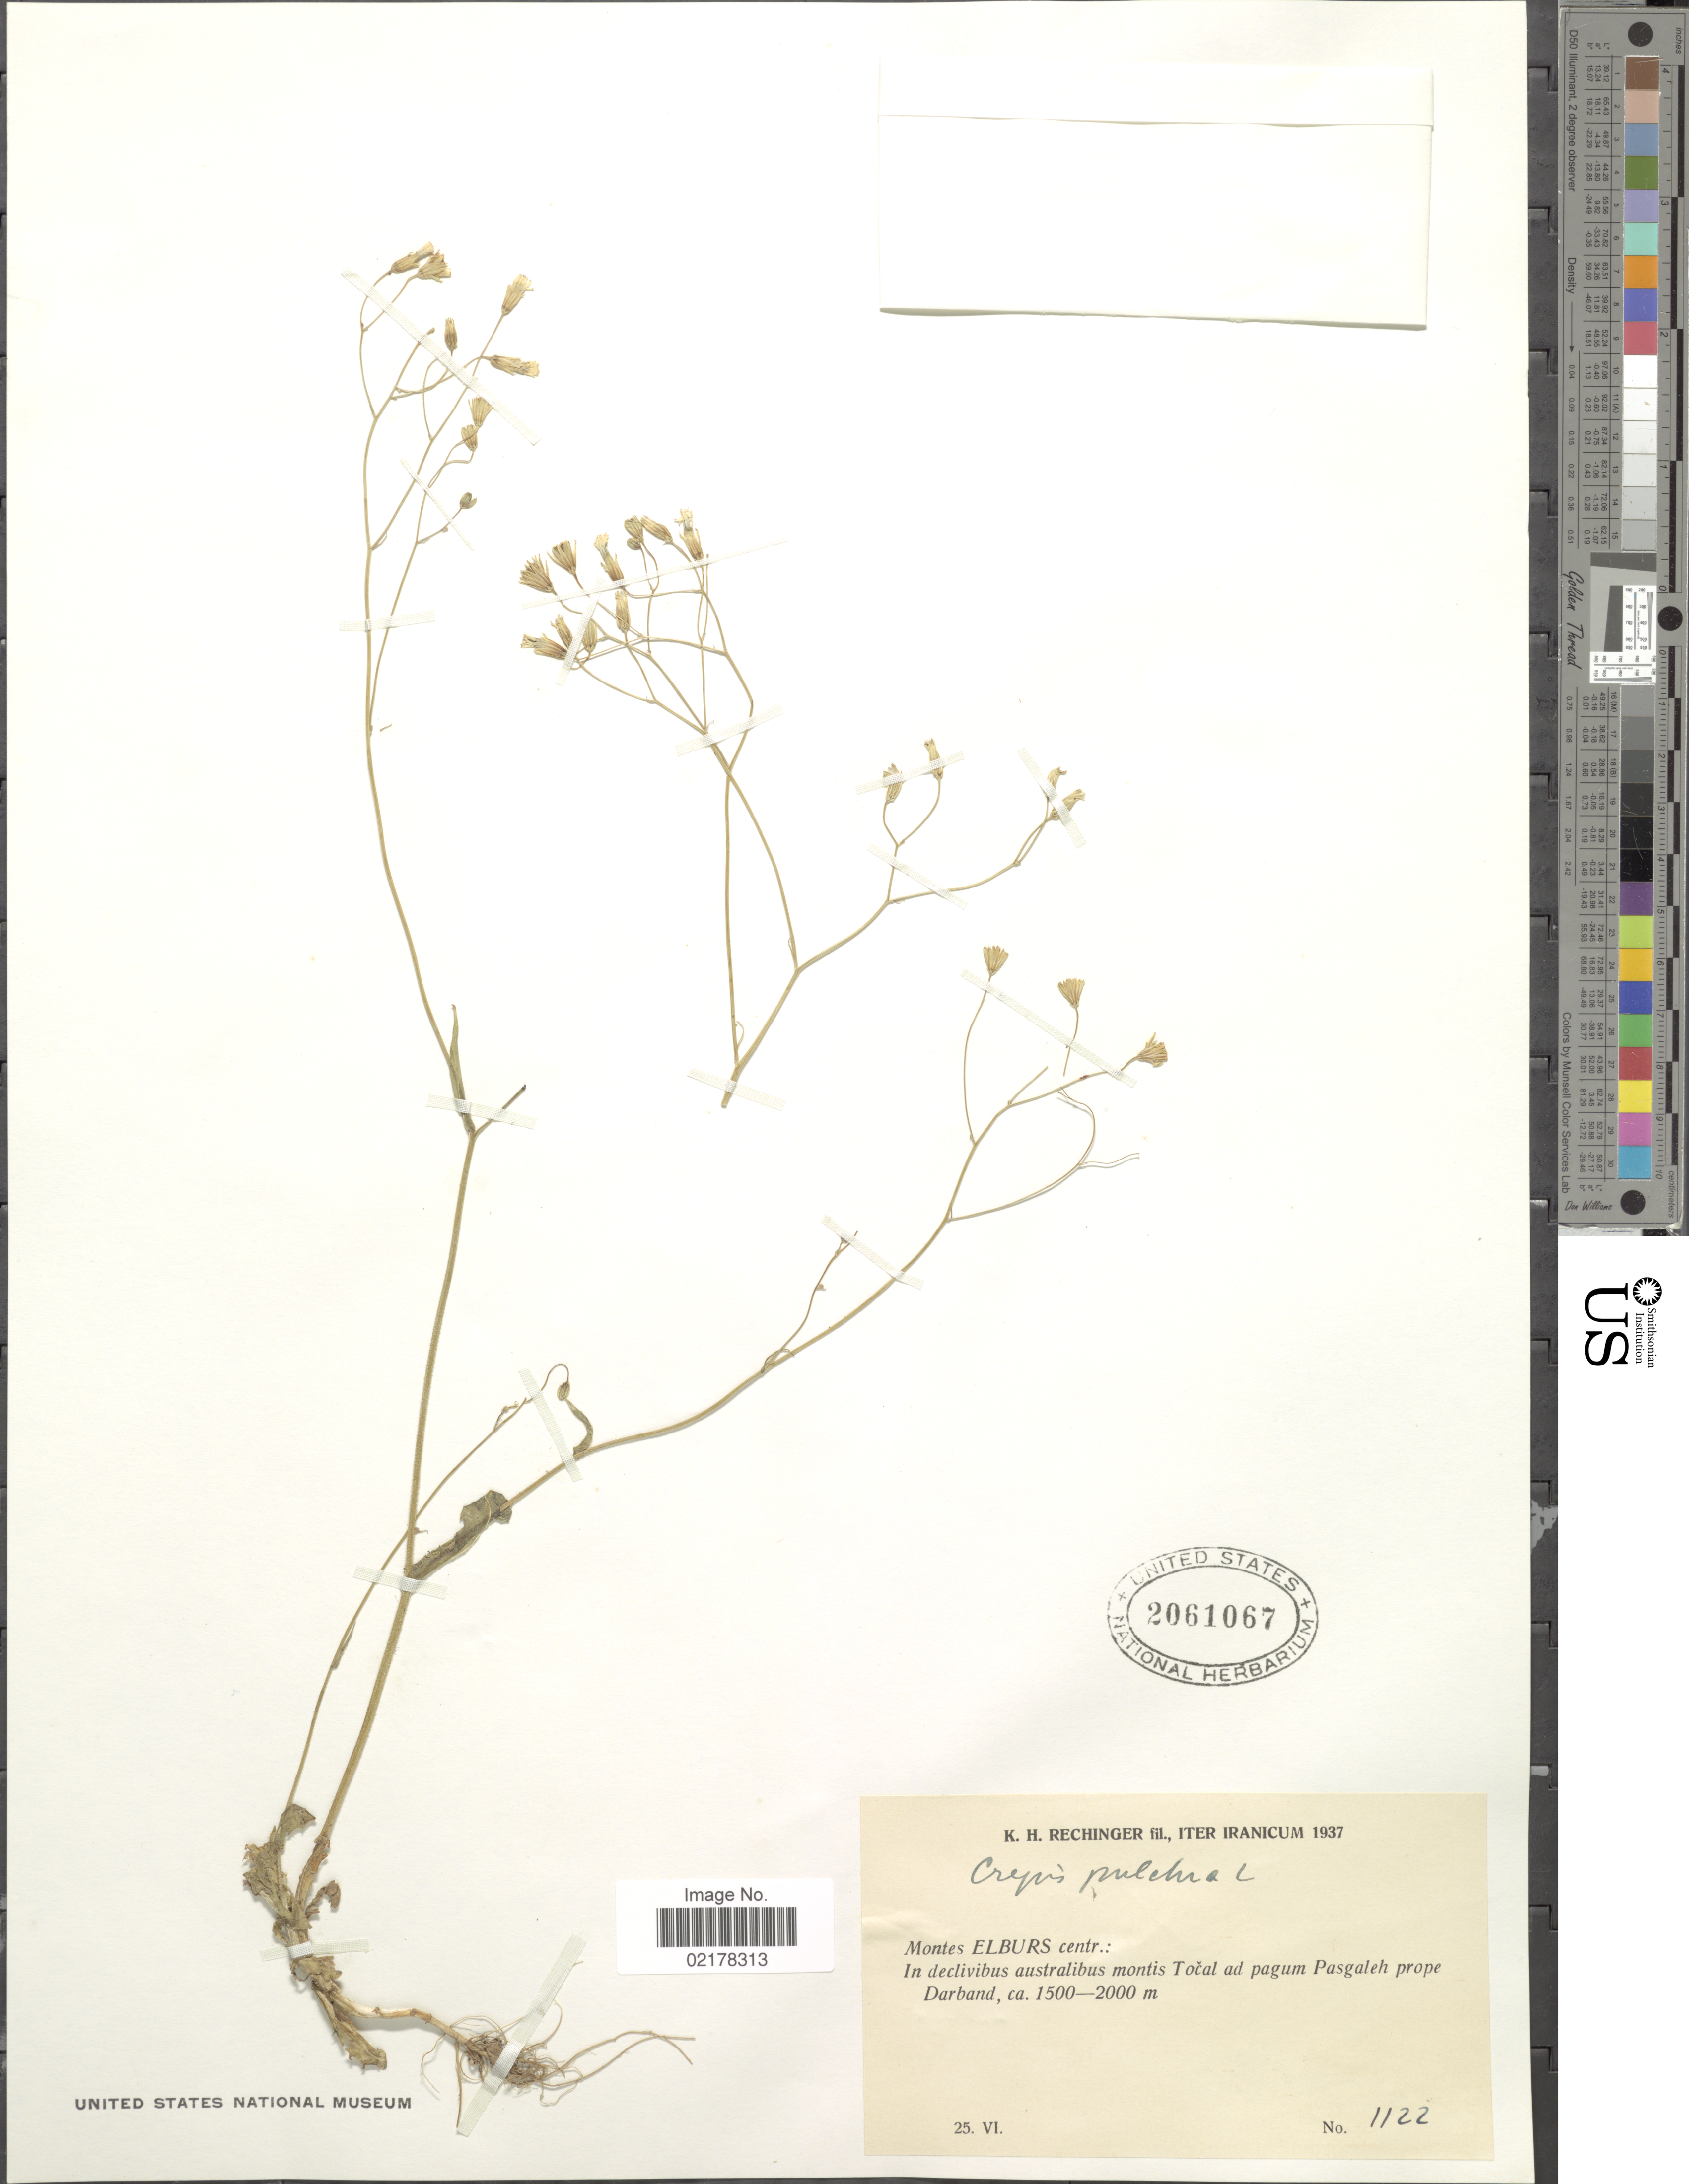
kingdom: Plantae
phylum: Tracheophyta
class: Magnoliopsida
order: Asterales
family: Asteraceae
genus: Crepis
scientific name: Crepis pulchra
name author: L.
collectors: K. H. Rechinger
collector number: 1122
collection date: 1937-06-25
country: Iran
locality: Montes Elburs centr.: In declivibus australibus montis Tocal ad pagum Pasgaleh prope Darband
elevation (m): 1500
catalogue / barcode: US 2061067